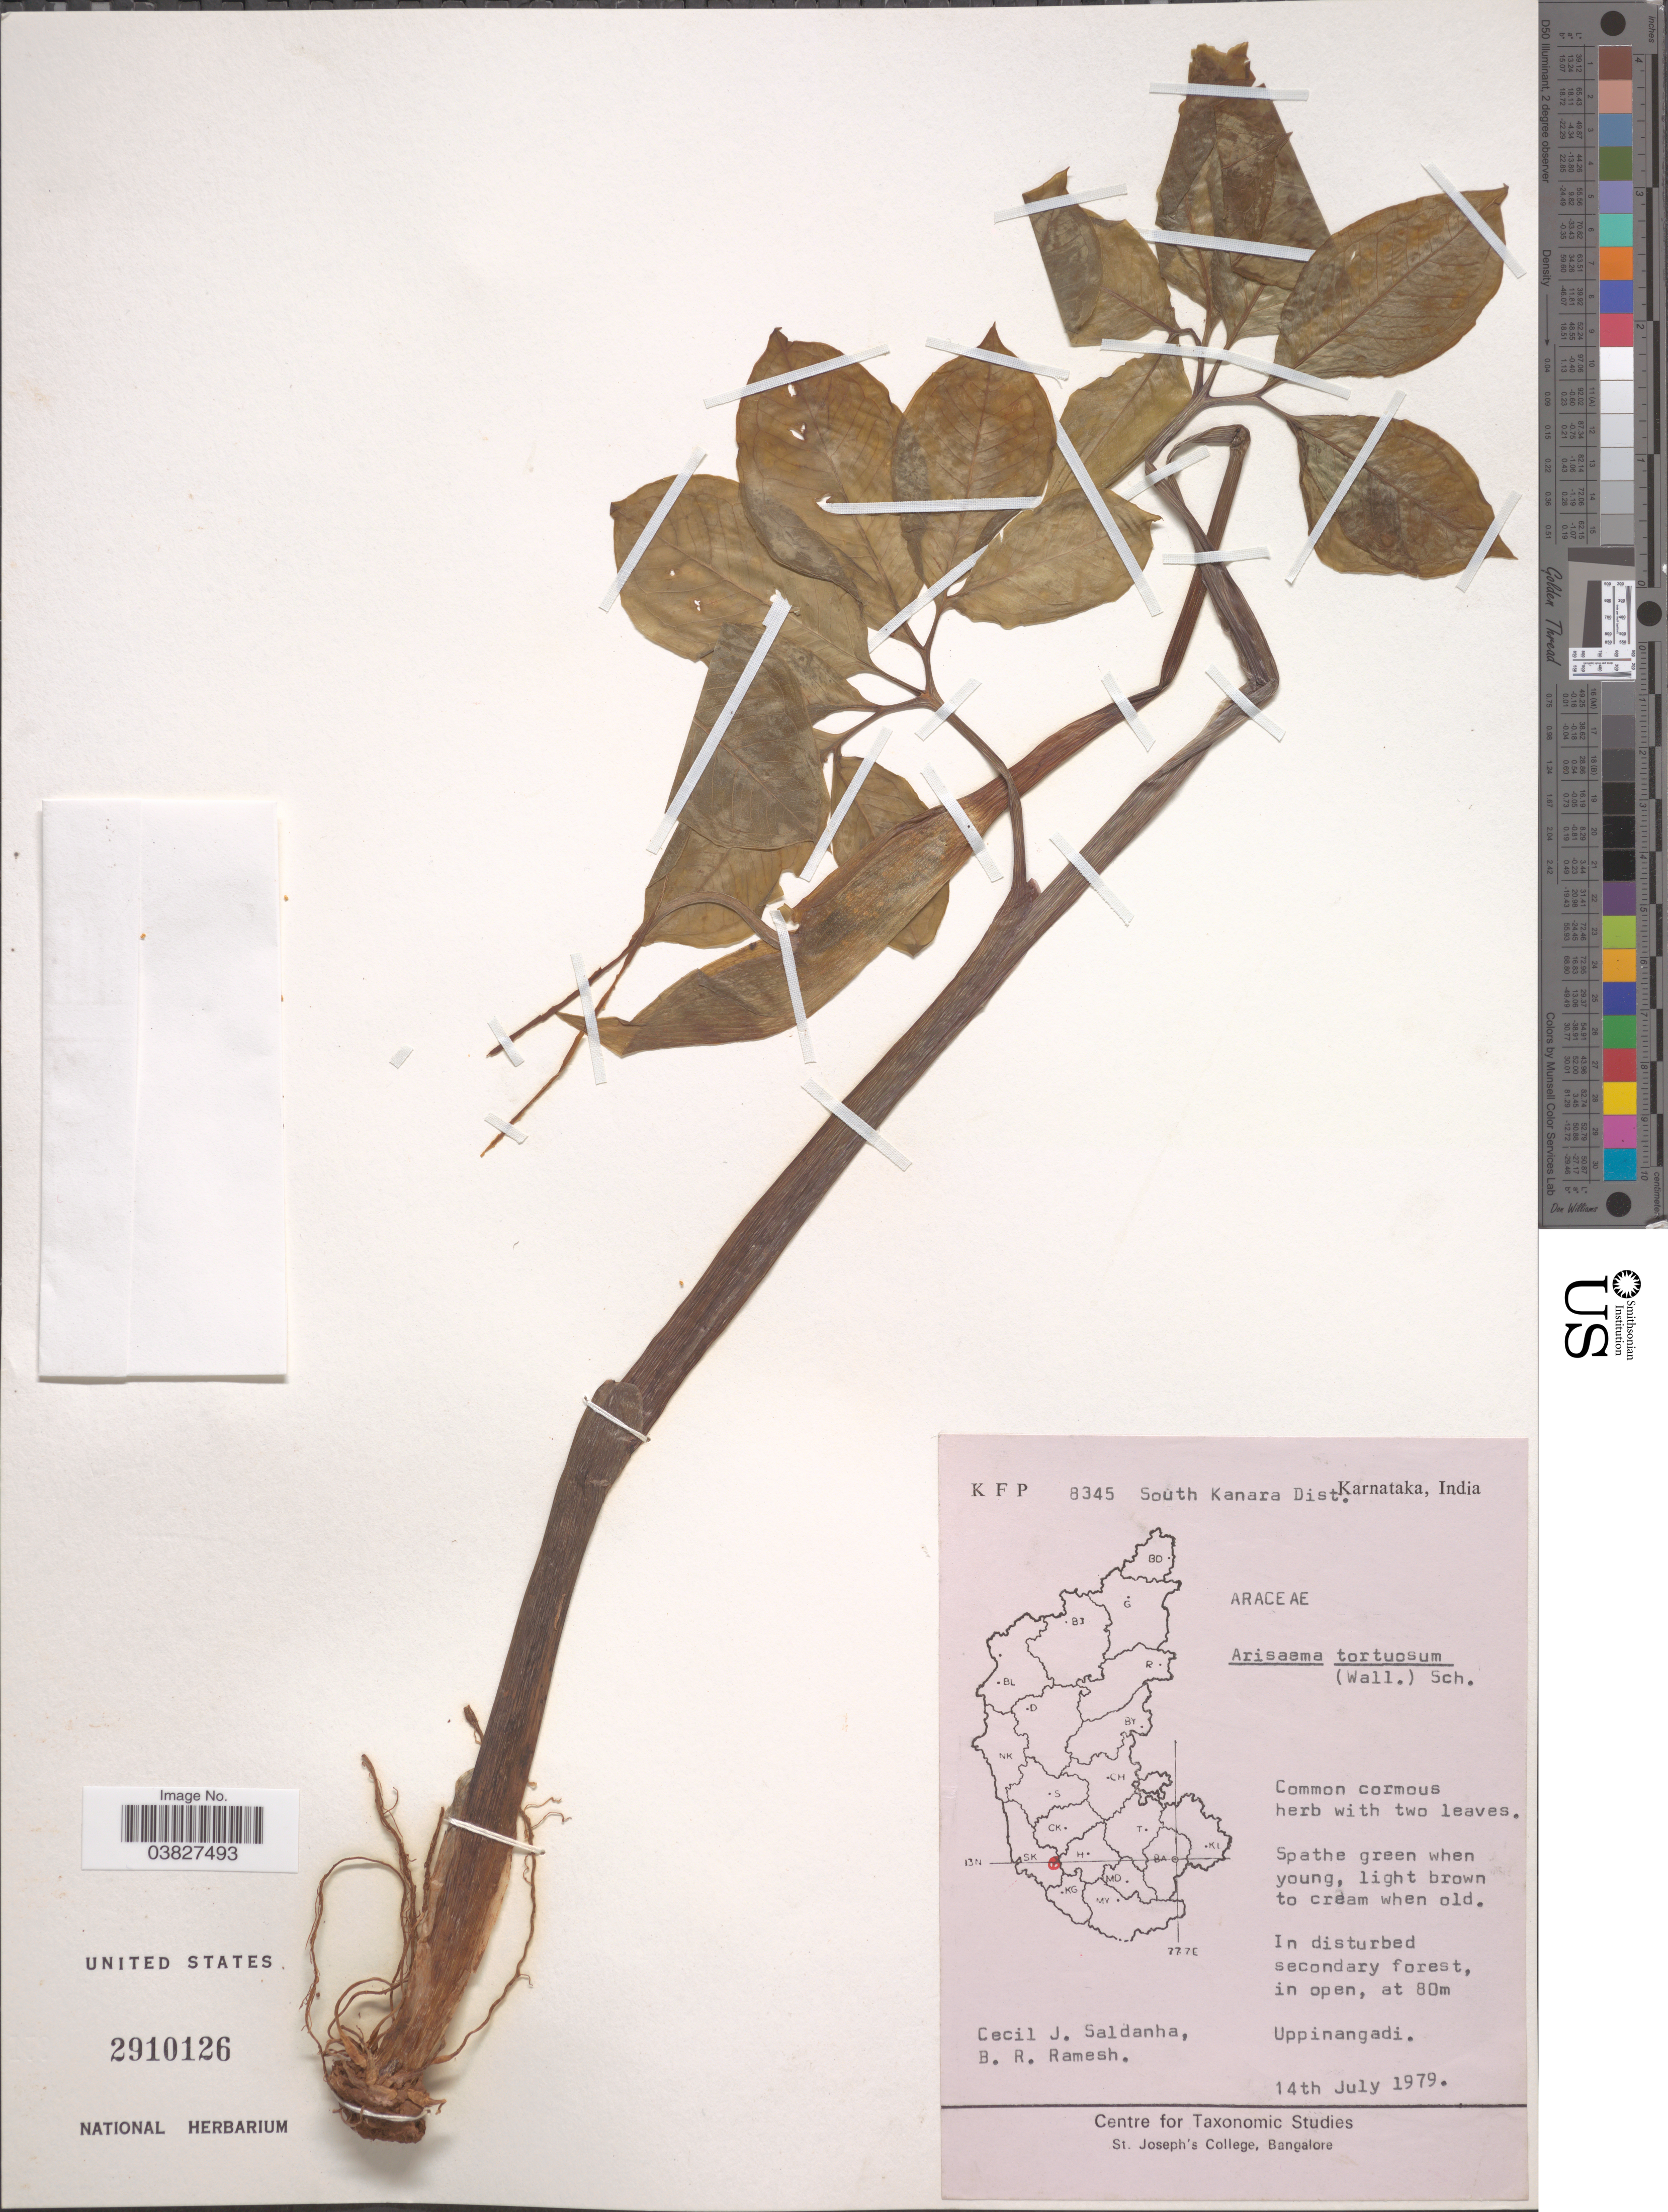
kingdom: Plantae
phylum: Tracheophyta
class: Liliopsida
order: Alismatales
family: Araceae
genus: Arisaema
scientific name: Arisaema tortuosum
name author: (Wall.) Schott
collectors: C. J. Saldanha & B. Ramesh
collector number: KFP8345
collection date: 1979-07-14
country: India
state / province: Karnataka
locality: South Kanara Dist. Karnataka. In disturbed secondary forest, in open, Uppinangadi.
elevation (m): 80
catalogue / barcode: US 2910126